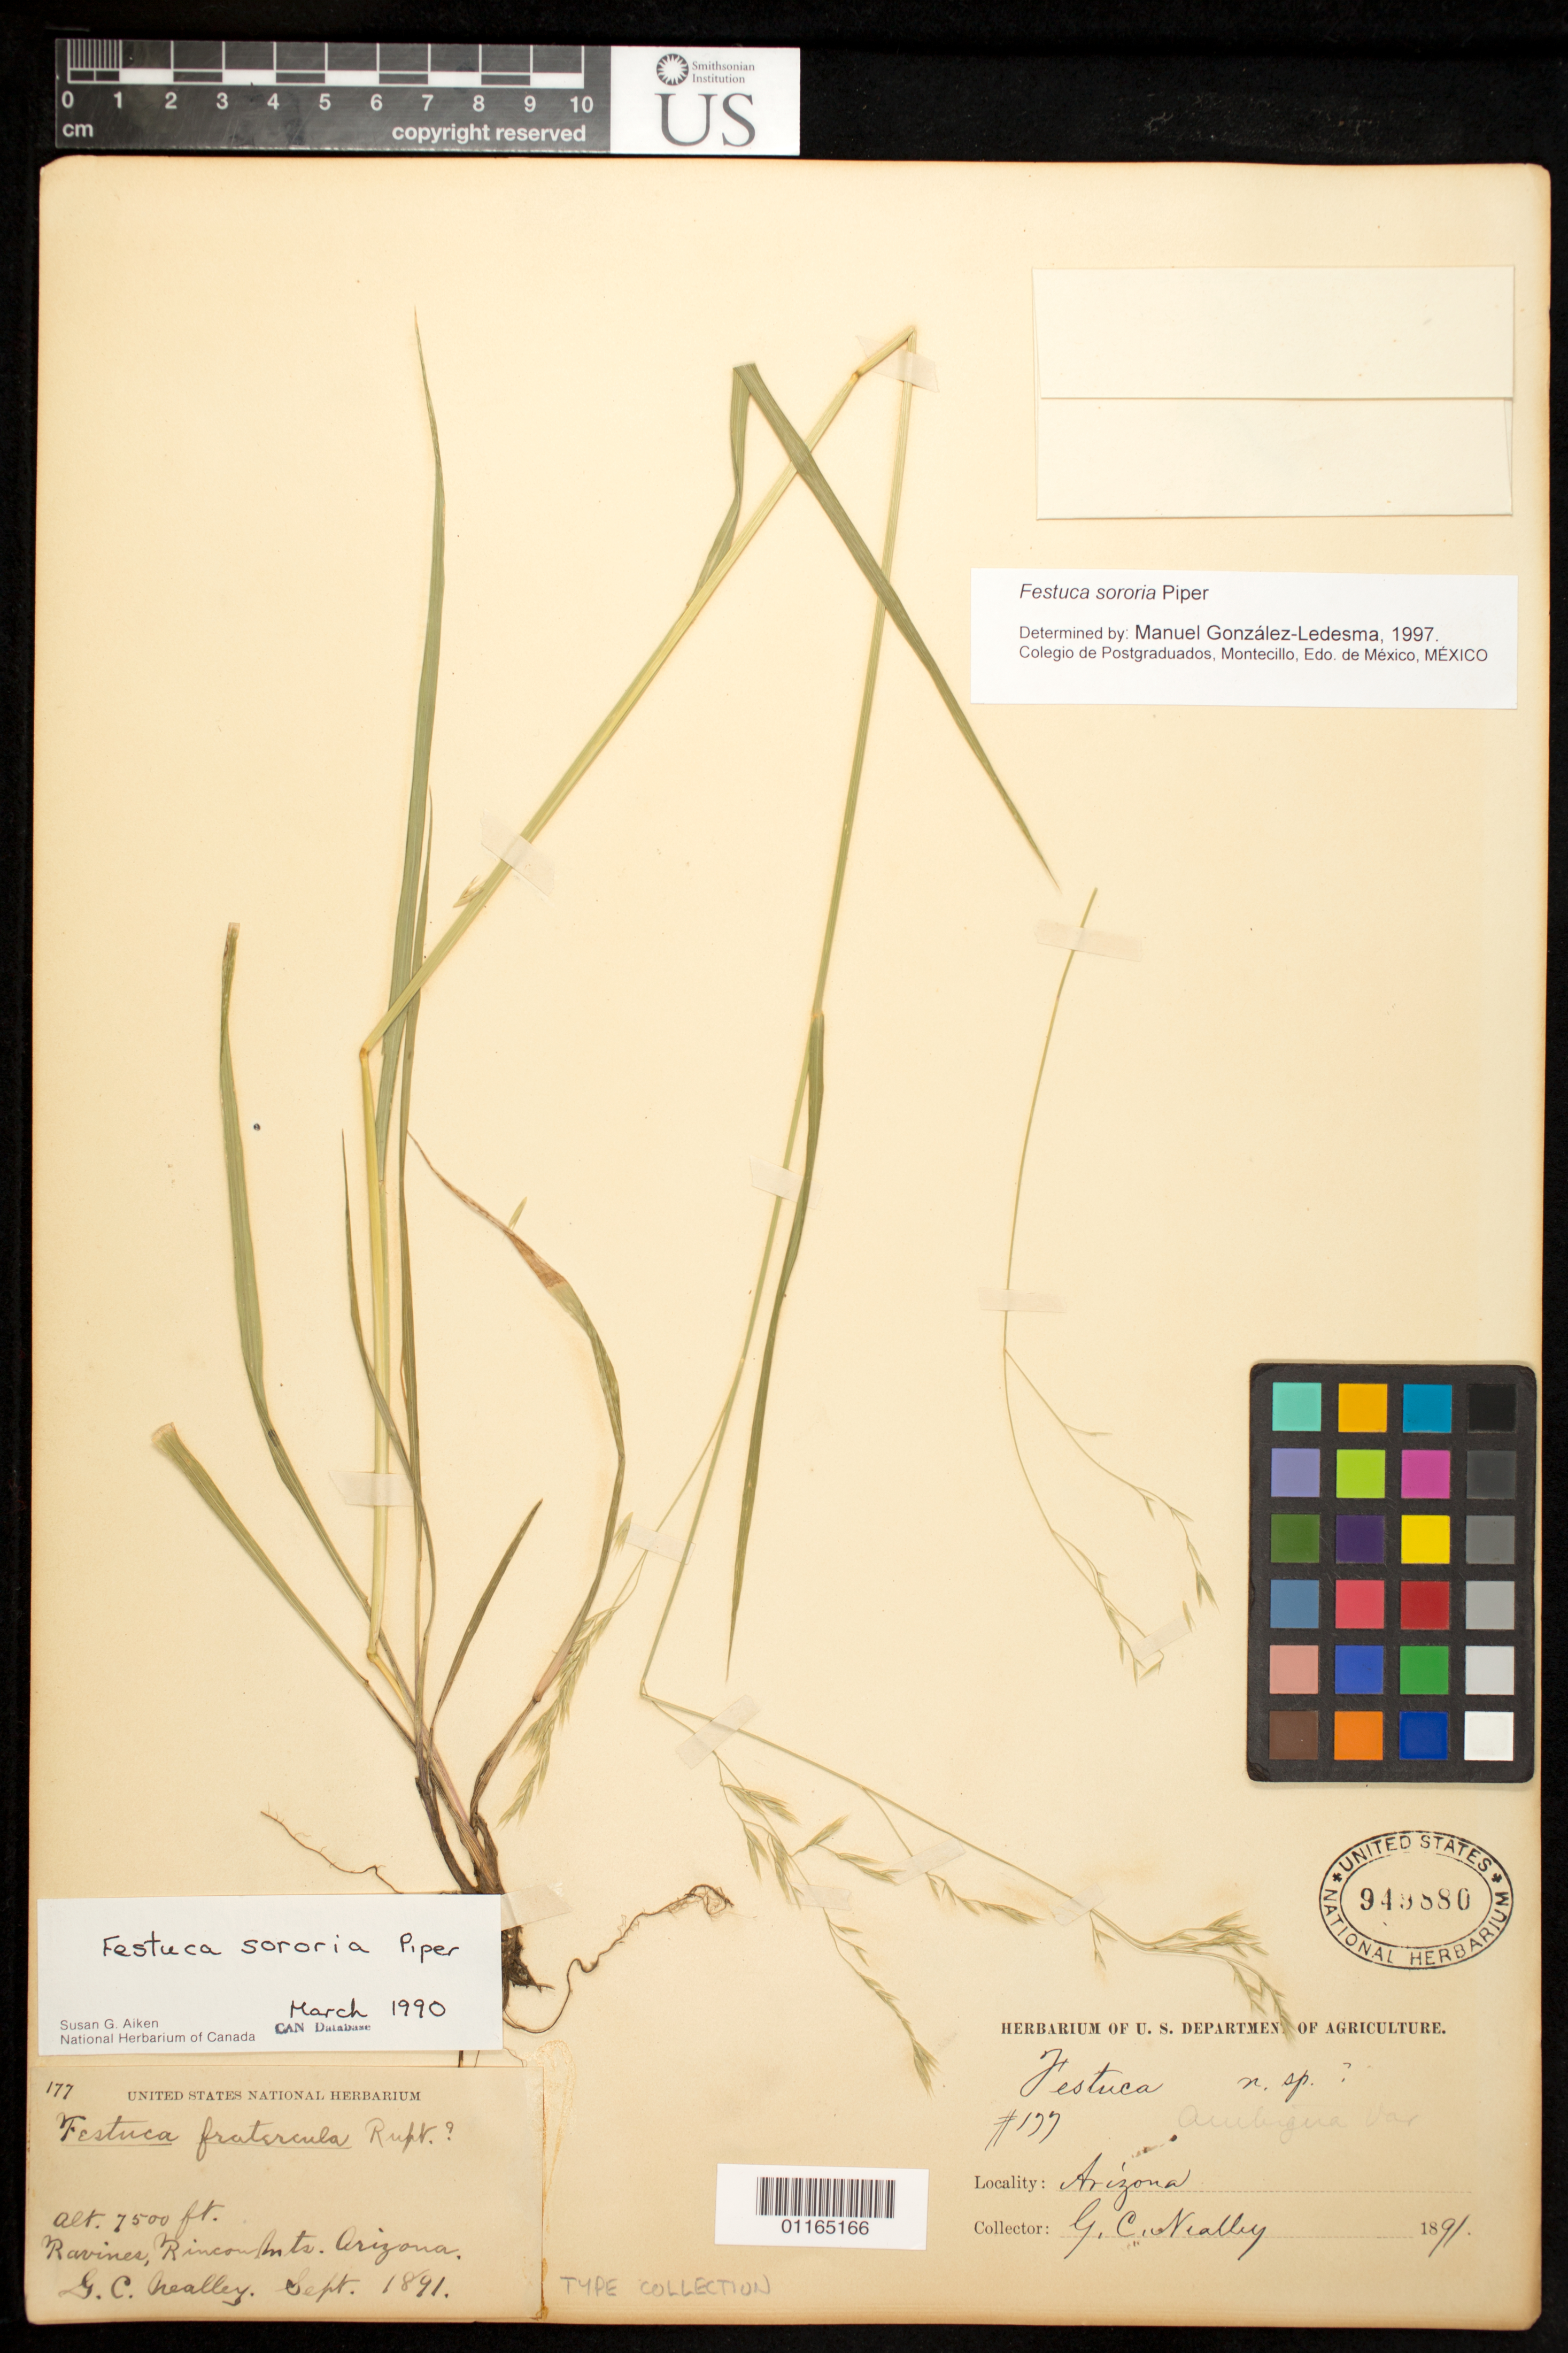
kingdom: Plantae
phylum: Tracheophyta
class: Liliopsida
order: Poales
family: Poaceae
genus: Festuca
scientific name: Festuca sororia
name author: Piper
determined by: Aiken, S. G.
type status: Isotype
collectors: G. C. Nealley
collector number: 177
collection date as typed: Sep 1891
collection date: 1891-09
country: United States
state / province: Arizona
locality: Rincon Mts.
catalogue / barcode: US 949880